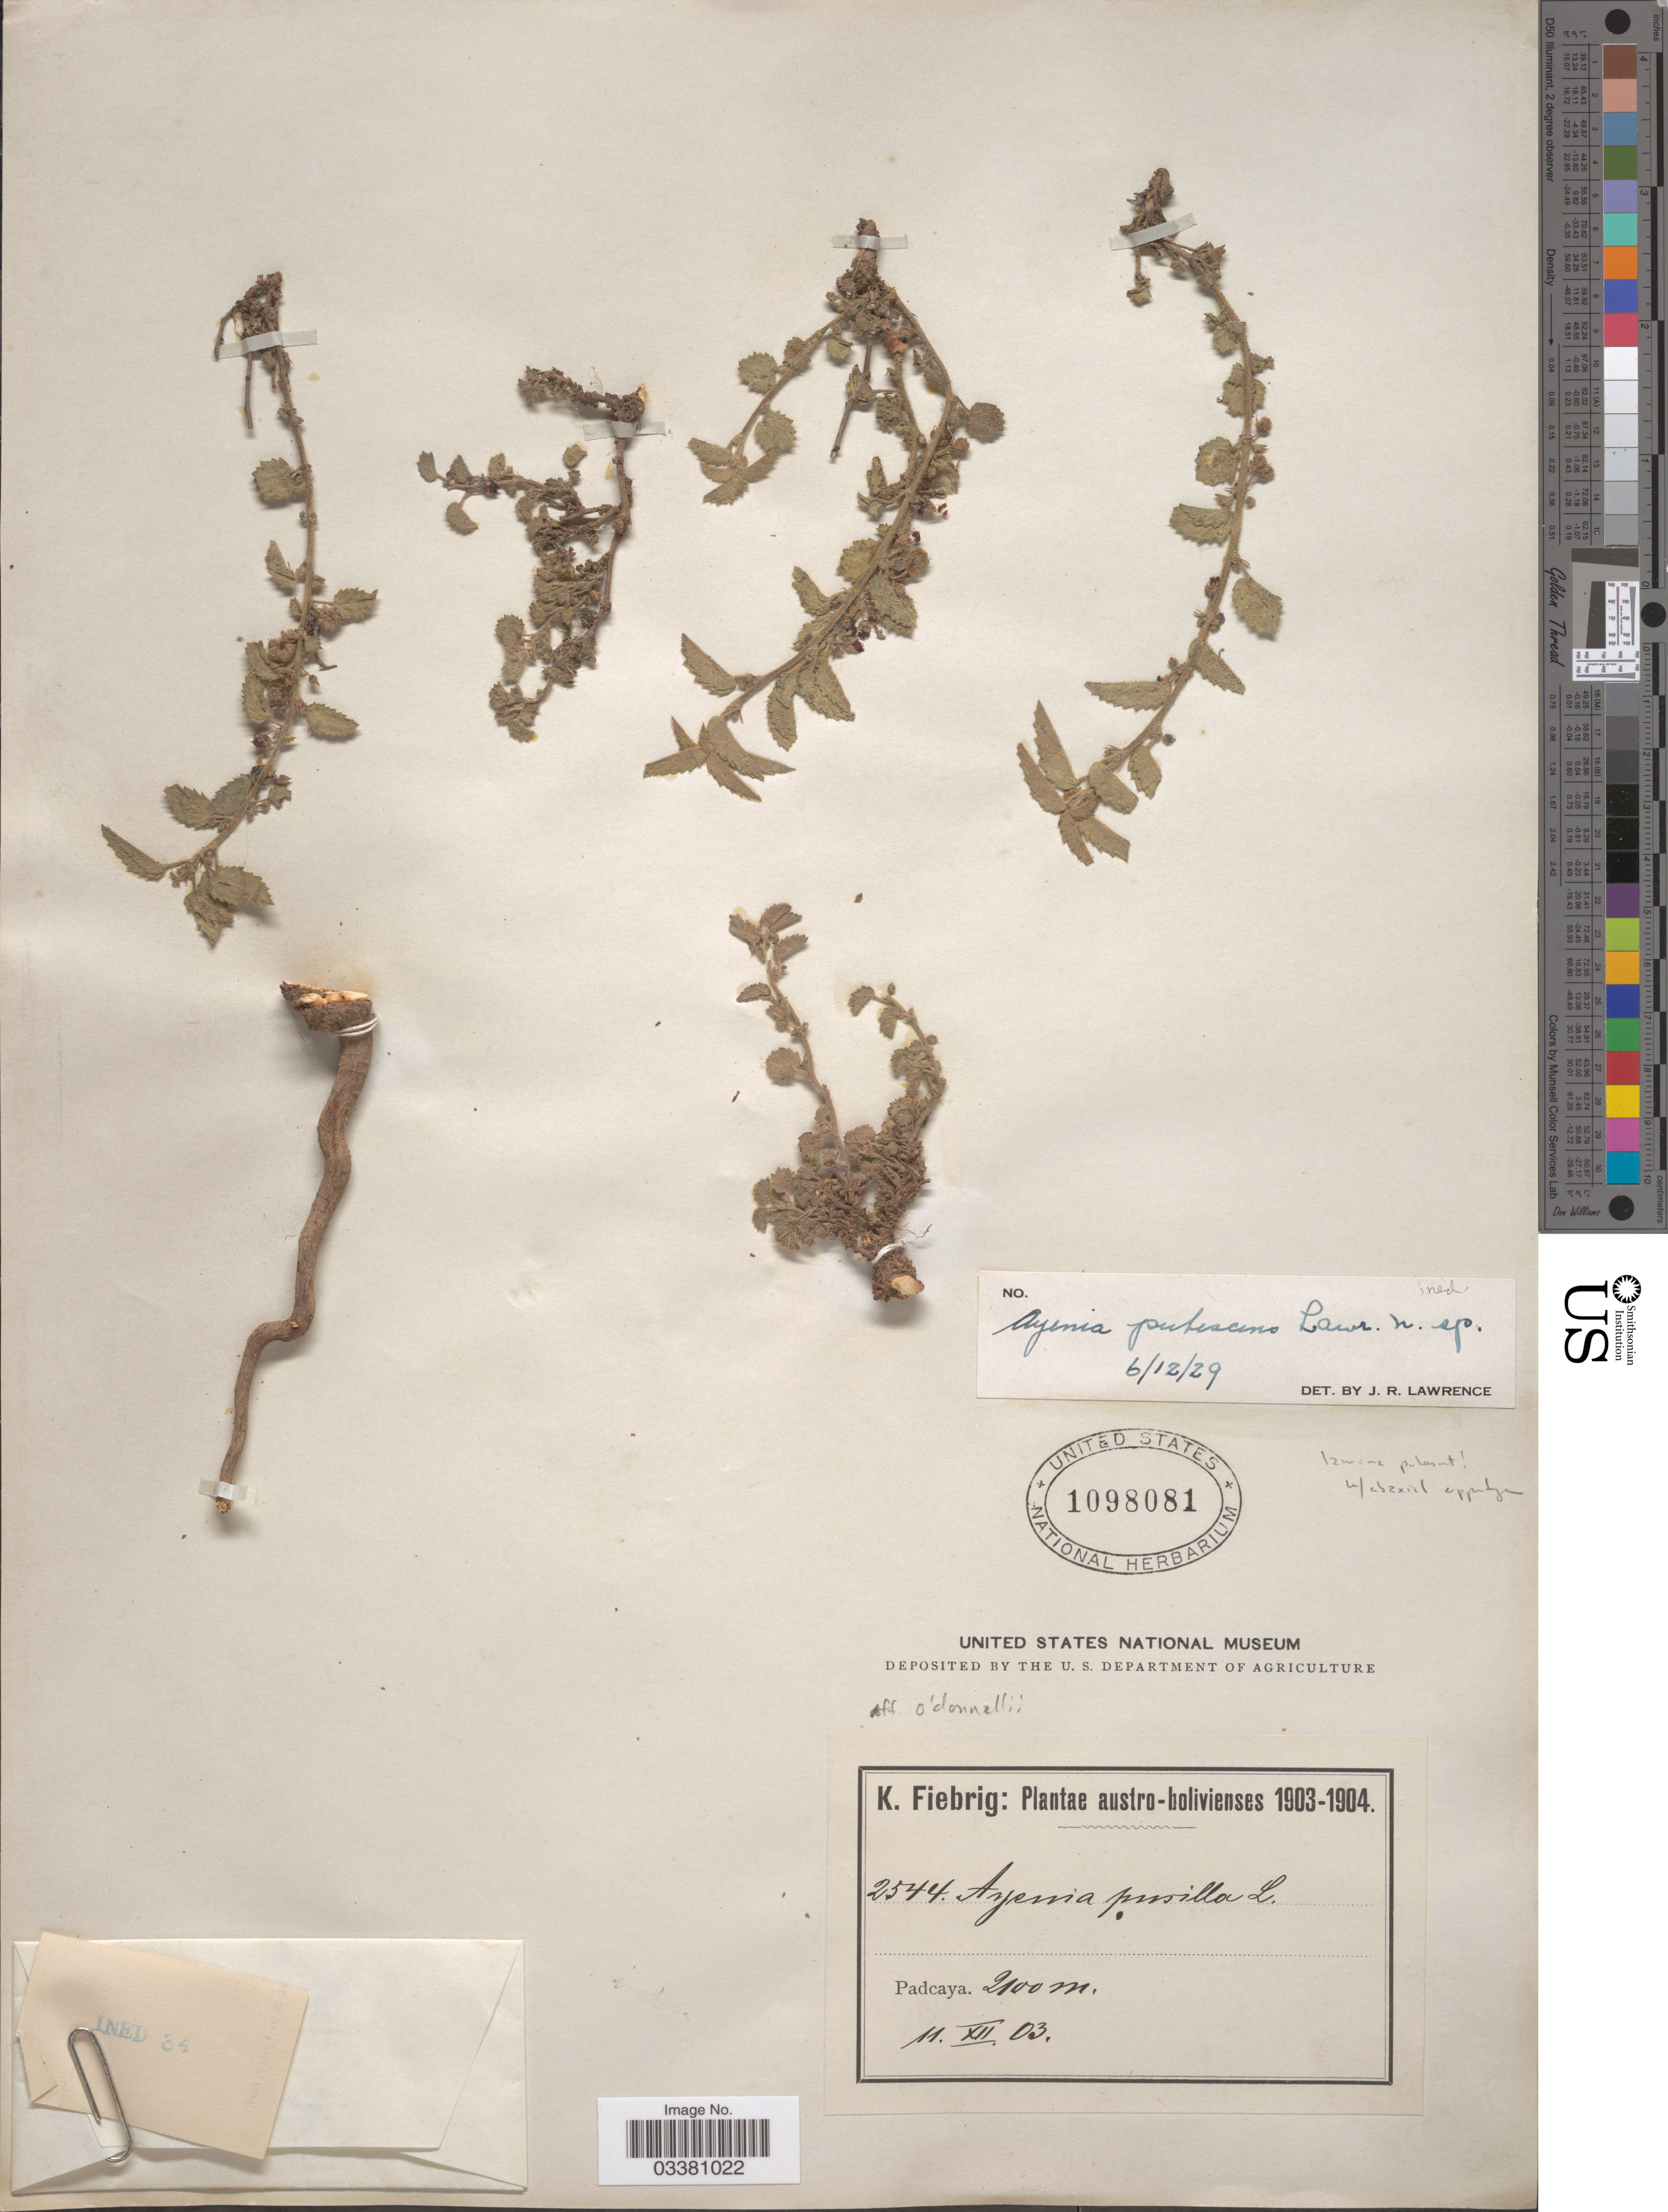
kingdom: Plantae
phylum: Tracheophyta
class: Magnoliopsida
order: Malvales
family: Malvaceae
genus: Ayenia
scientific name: Ayenia sp.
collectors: K. Fiebrig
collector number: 2544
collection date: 1903-12-11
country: Bolivia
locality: Austro-bolivienses. Padcaya.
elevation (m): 2100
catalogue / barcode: US 1098081